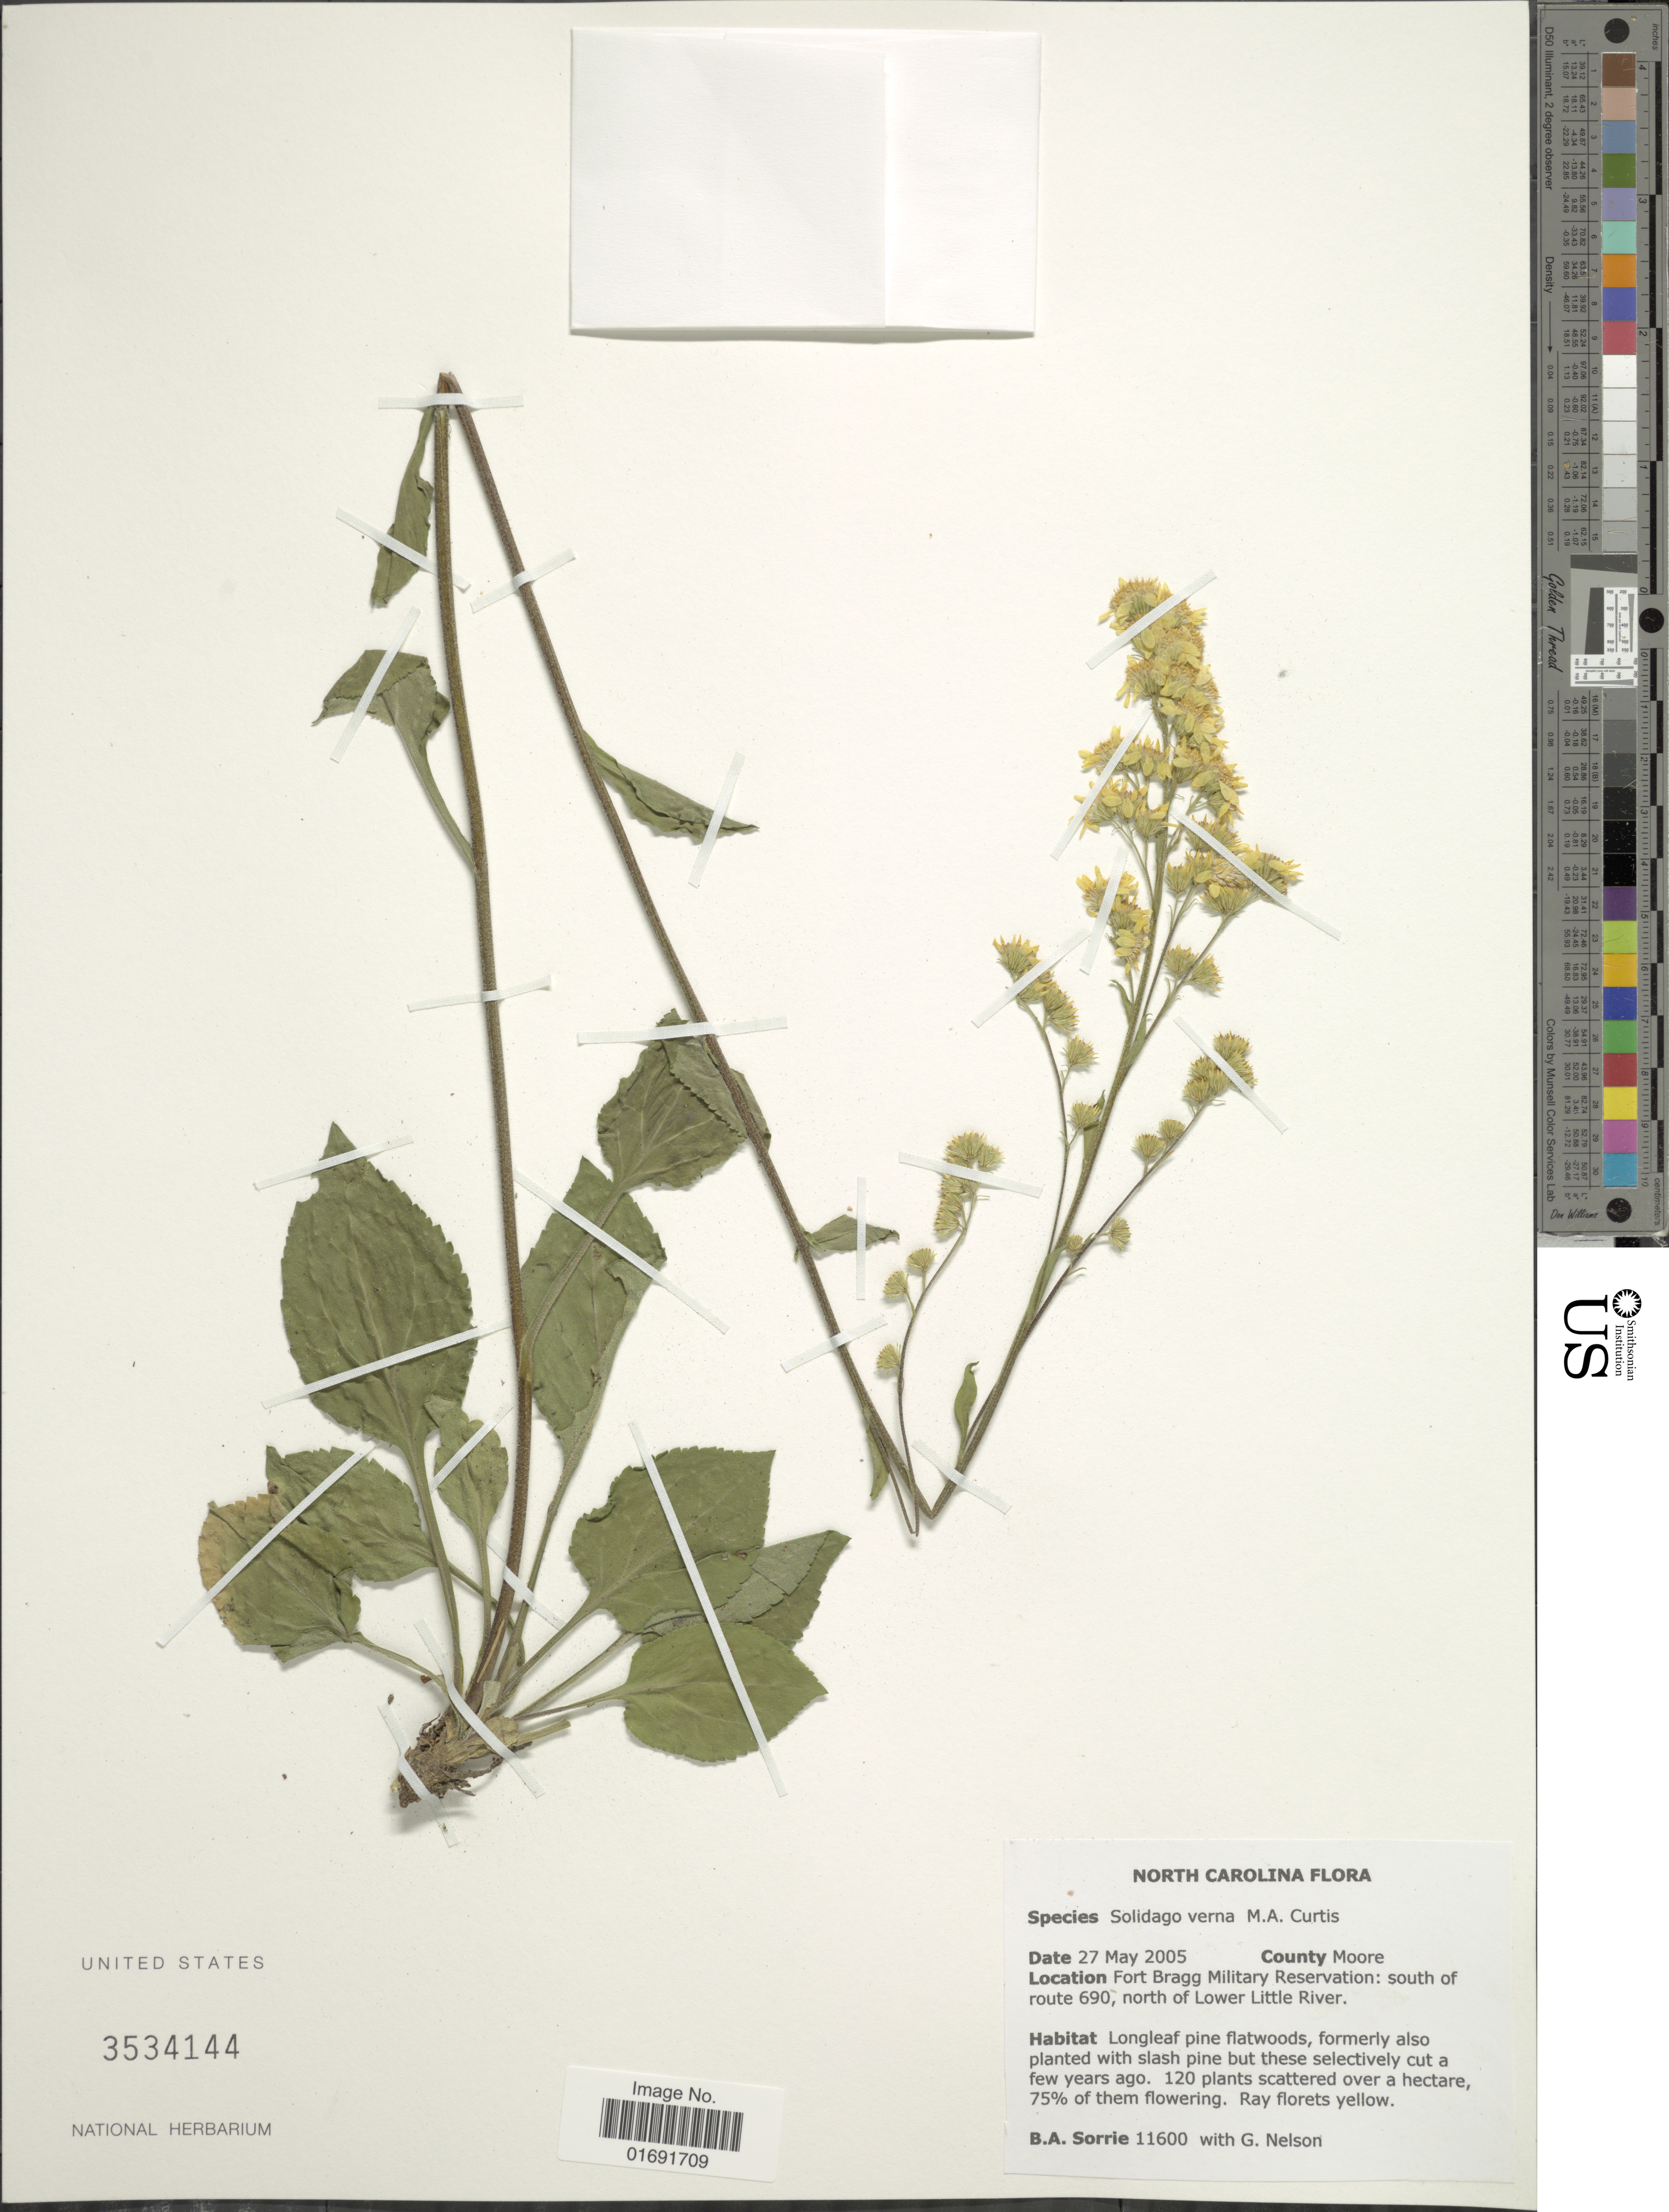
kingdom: Plantae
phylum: Tracheophyta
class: Magnoliopsida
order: Asterales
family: Asteraceae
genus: Solidago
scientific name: Solidago verna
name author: M.A. Curtis ex Torr. & A. Gray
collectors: B. Sorrie & G. Nelson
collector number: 11600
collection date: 2005-05-27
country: United States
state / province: North Carolina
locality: County: Moore, Fort Bragg Military Reservation, south of route 690, north of Lower Little River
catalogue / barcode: US 3534144